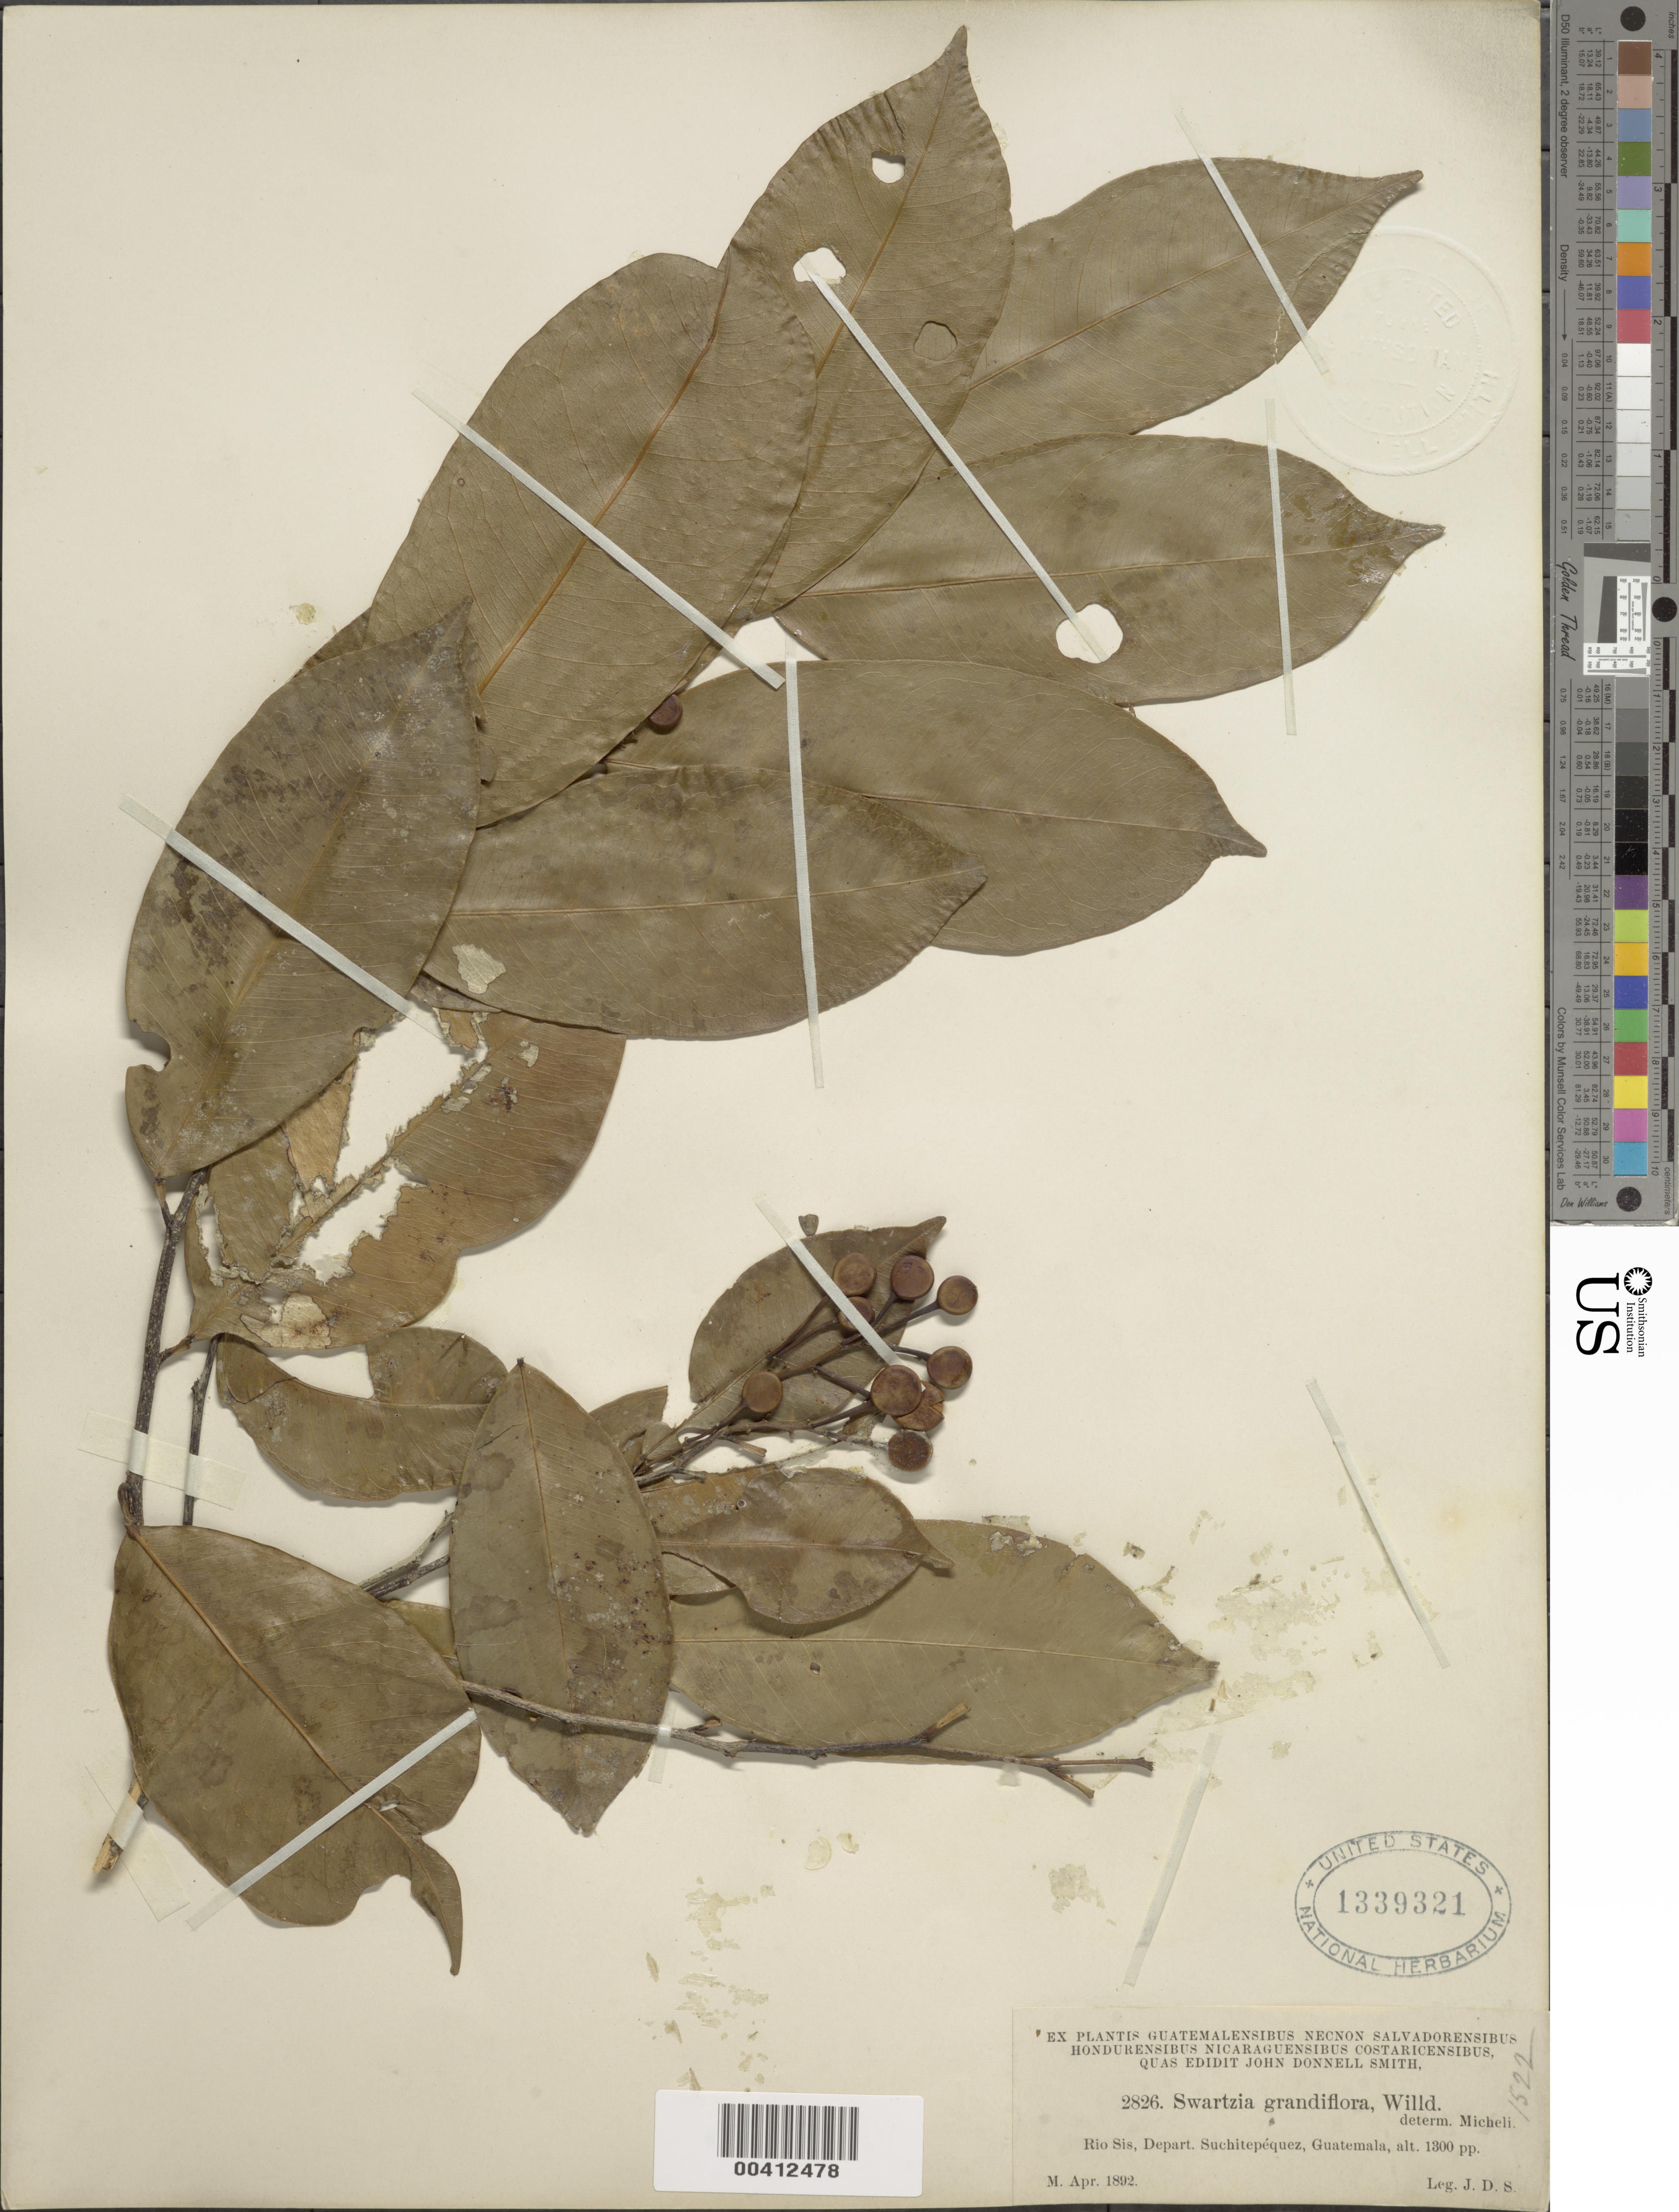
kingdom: Plantae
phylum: Tracheophyta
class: Magnoliopsida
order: Fabales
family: Fabaceae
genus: Swartzia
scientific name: Swartzia simplex var. ochnacea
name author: (DC.) R.S. Cowan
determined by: Cowan, R. S.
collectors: J. Donnell Smith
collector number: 2826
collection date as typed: Apr 1892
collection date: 1892-04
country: Guatemala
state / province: Suchitepéquez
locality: Rio sis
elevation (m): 396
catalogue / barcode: US 1339321